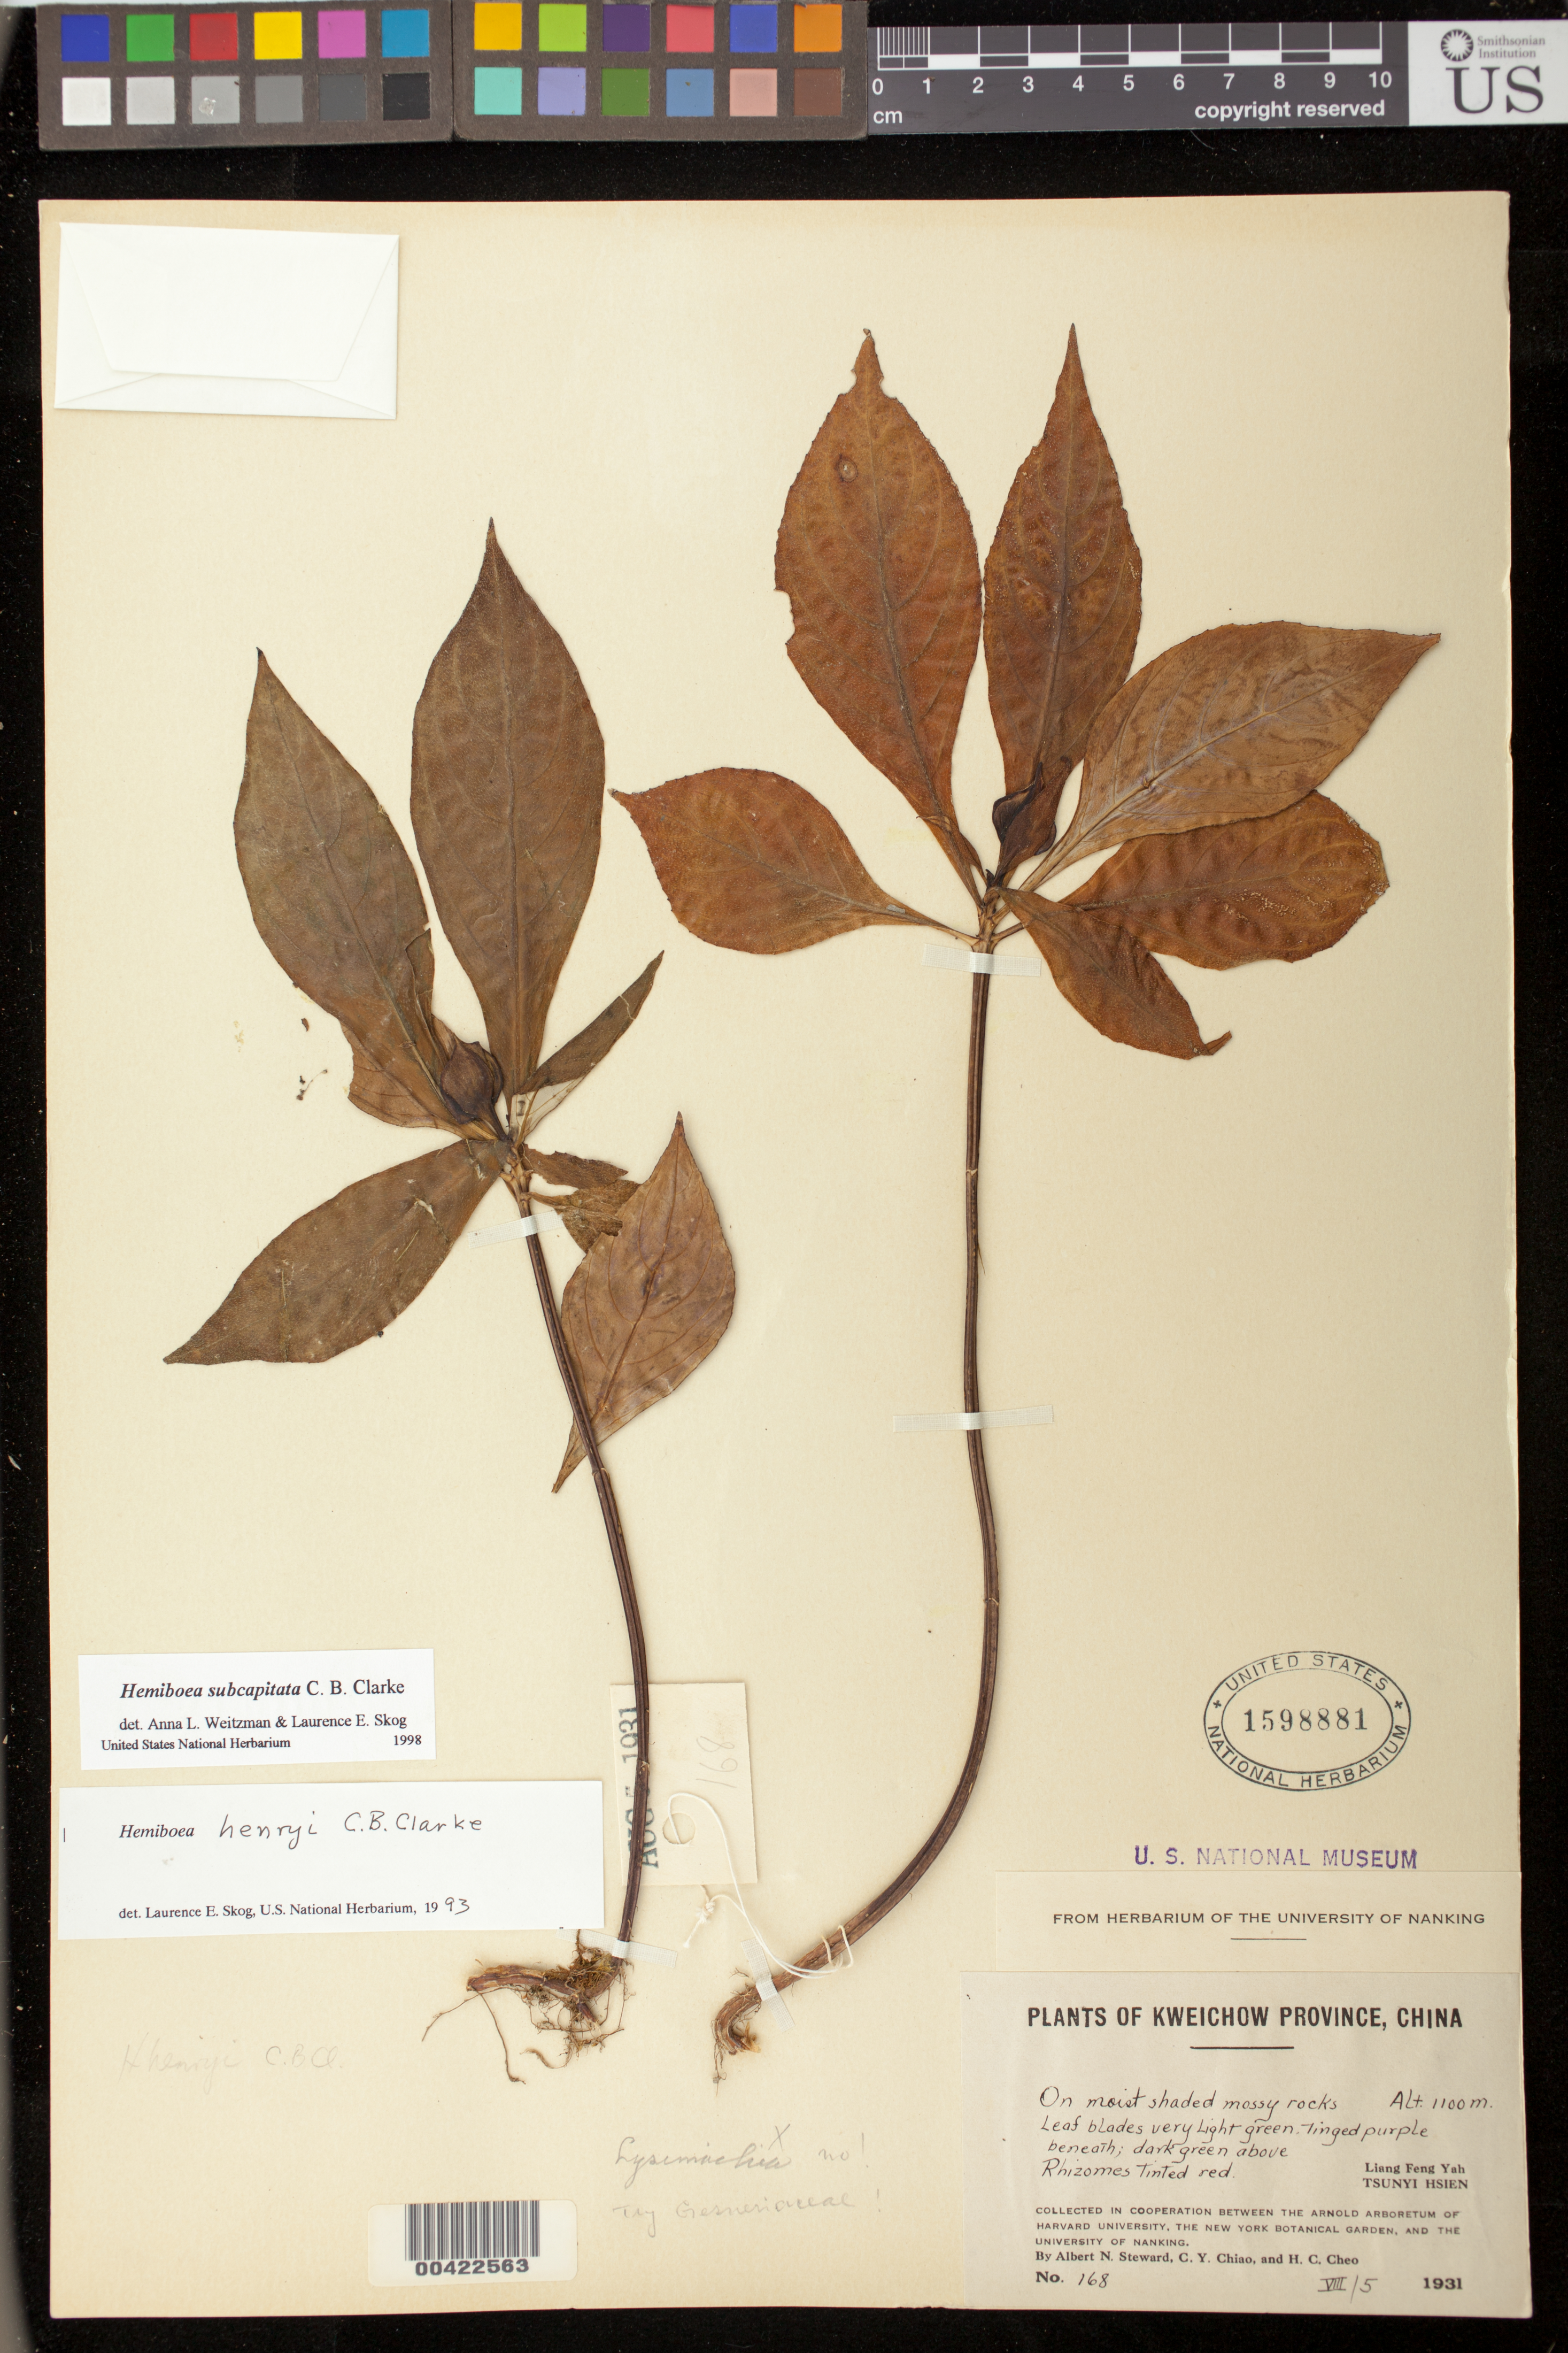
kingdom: Plantae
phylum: Tracheophyta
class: Magnoliopsida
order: Lamiales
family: Gesneriaceae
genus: Hemiboea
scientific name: Hemiboea subcapitata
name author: C.B. Clarke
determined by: Skog, Laurence E.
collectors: A. N. Steward, C. Y. Chiao & H. Cheo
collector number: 168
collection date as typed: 05 Aug 1931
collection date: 1931-08-05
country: China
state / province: Guizhou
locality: Tsunyi hsien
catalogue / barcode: US 1598881